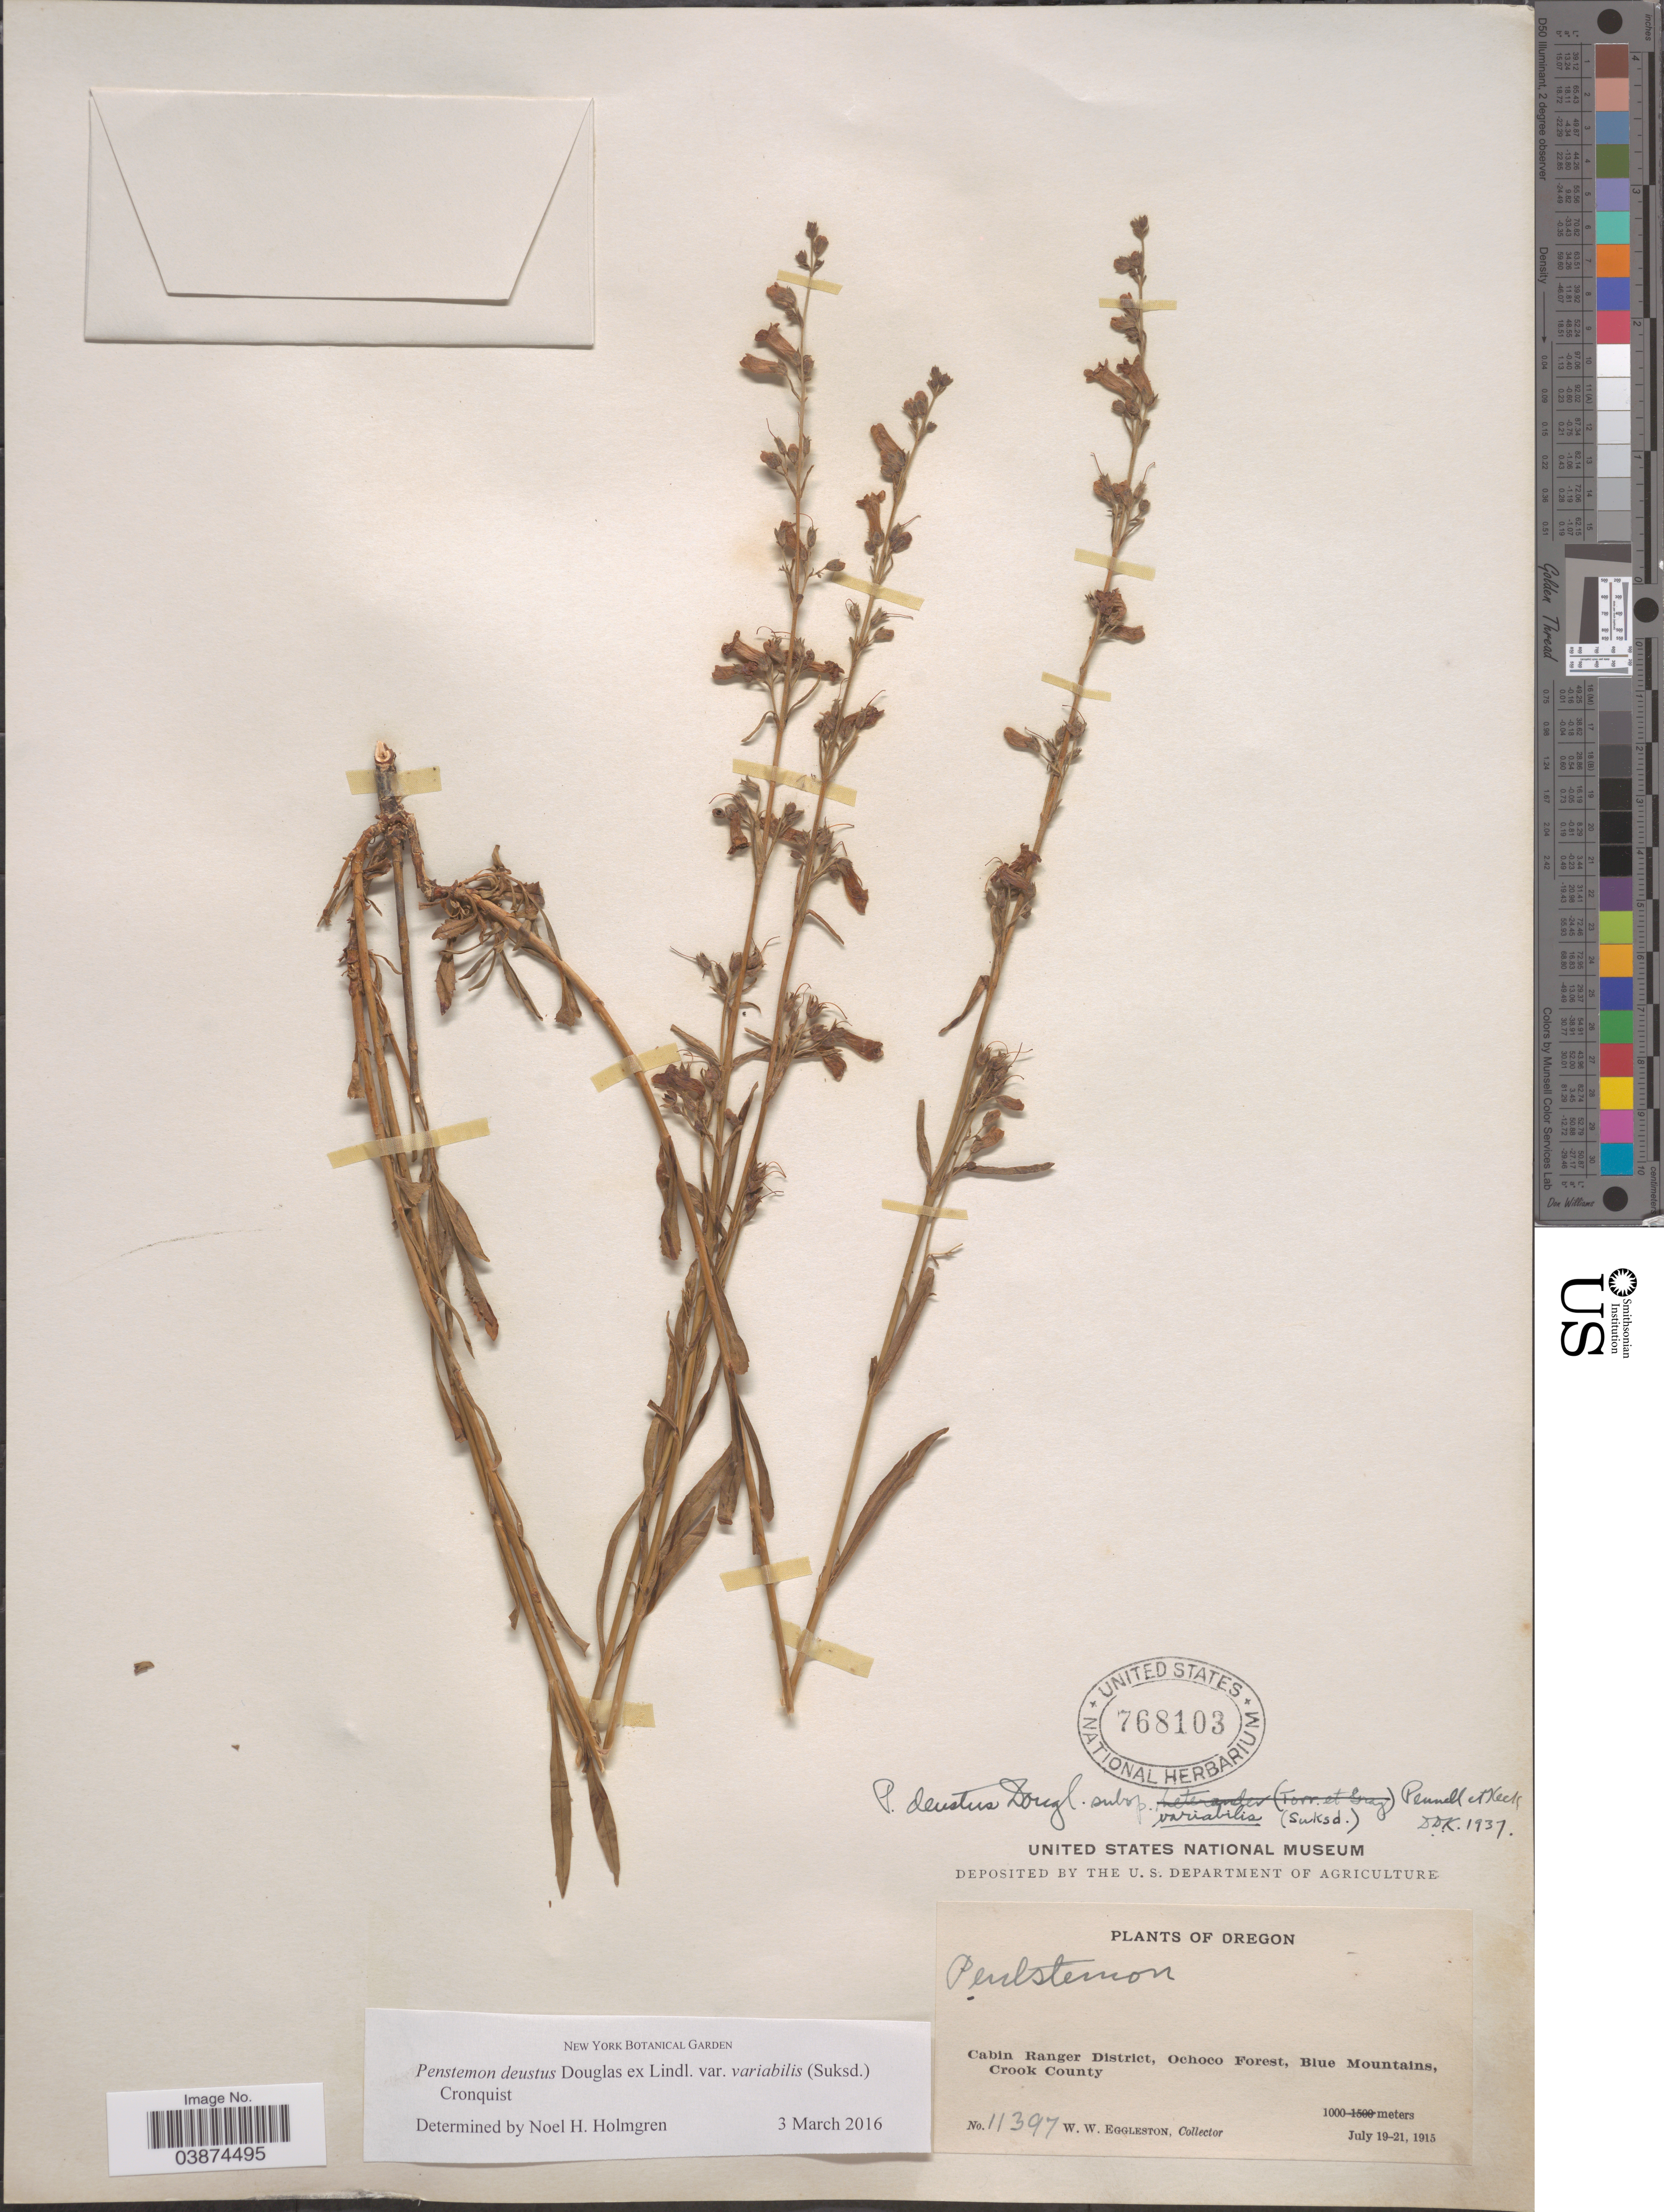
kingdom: Plantae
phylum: Tracheophyta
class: Magnoliopsida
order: Lamiales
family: Plantaginaceae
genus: Penstemon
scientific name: Penstemon deustus var. variabilis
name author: (Suksd.) Cronquist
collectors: W. W. Eggleston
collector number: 11397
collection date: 1915-07-19/1915-07-21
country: United States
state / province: Oregon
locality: Cabin Ranger District, Ochoco Forest, Blue Mountains, Crook County.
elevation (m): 1000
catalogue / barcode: US 768103